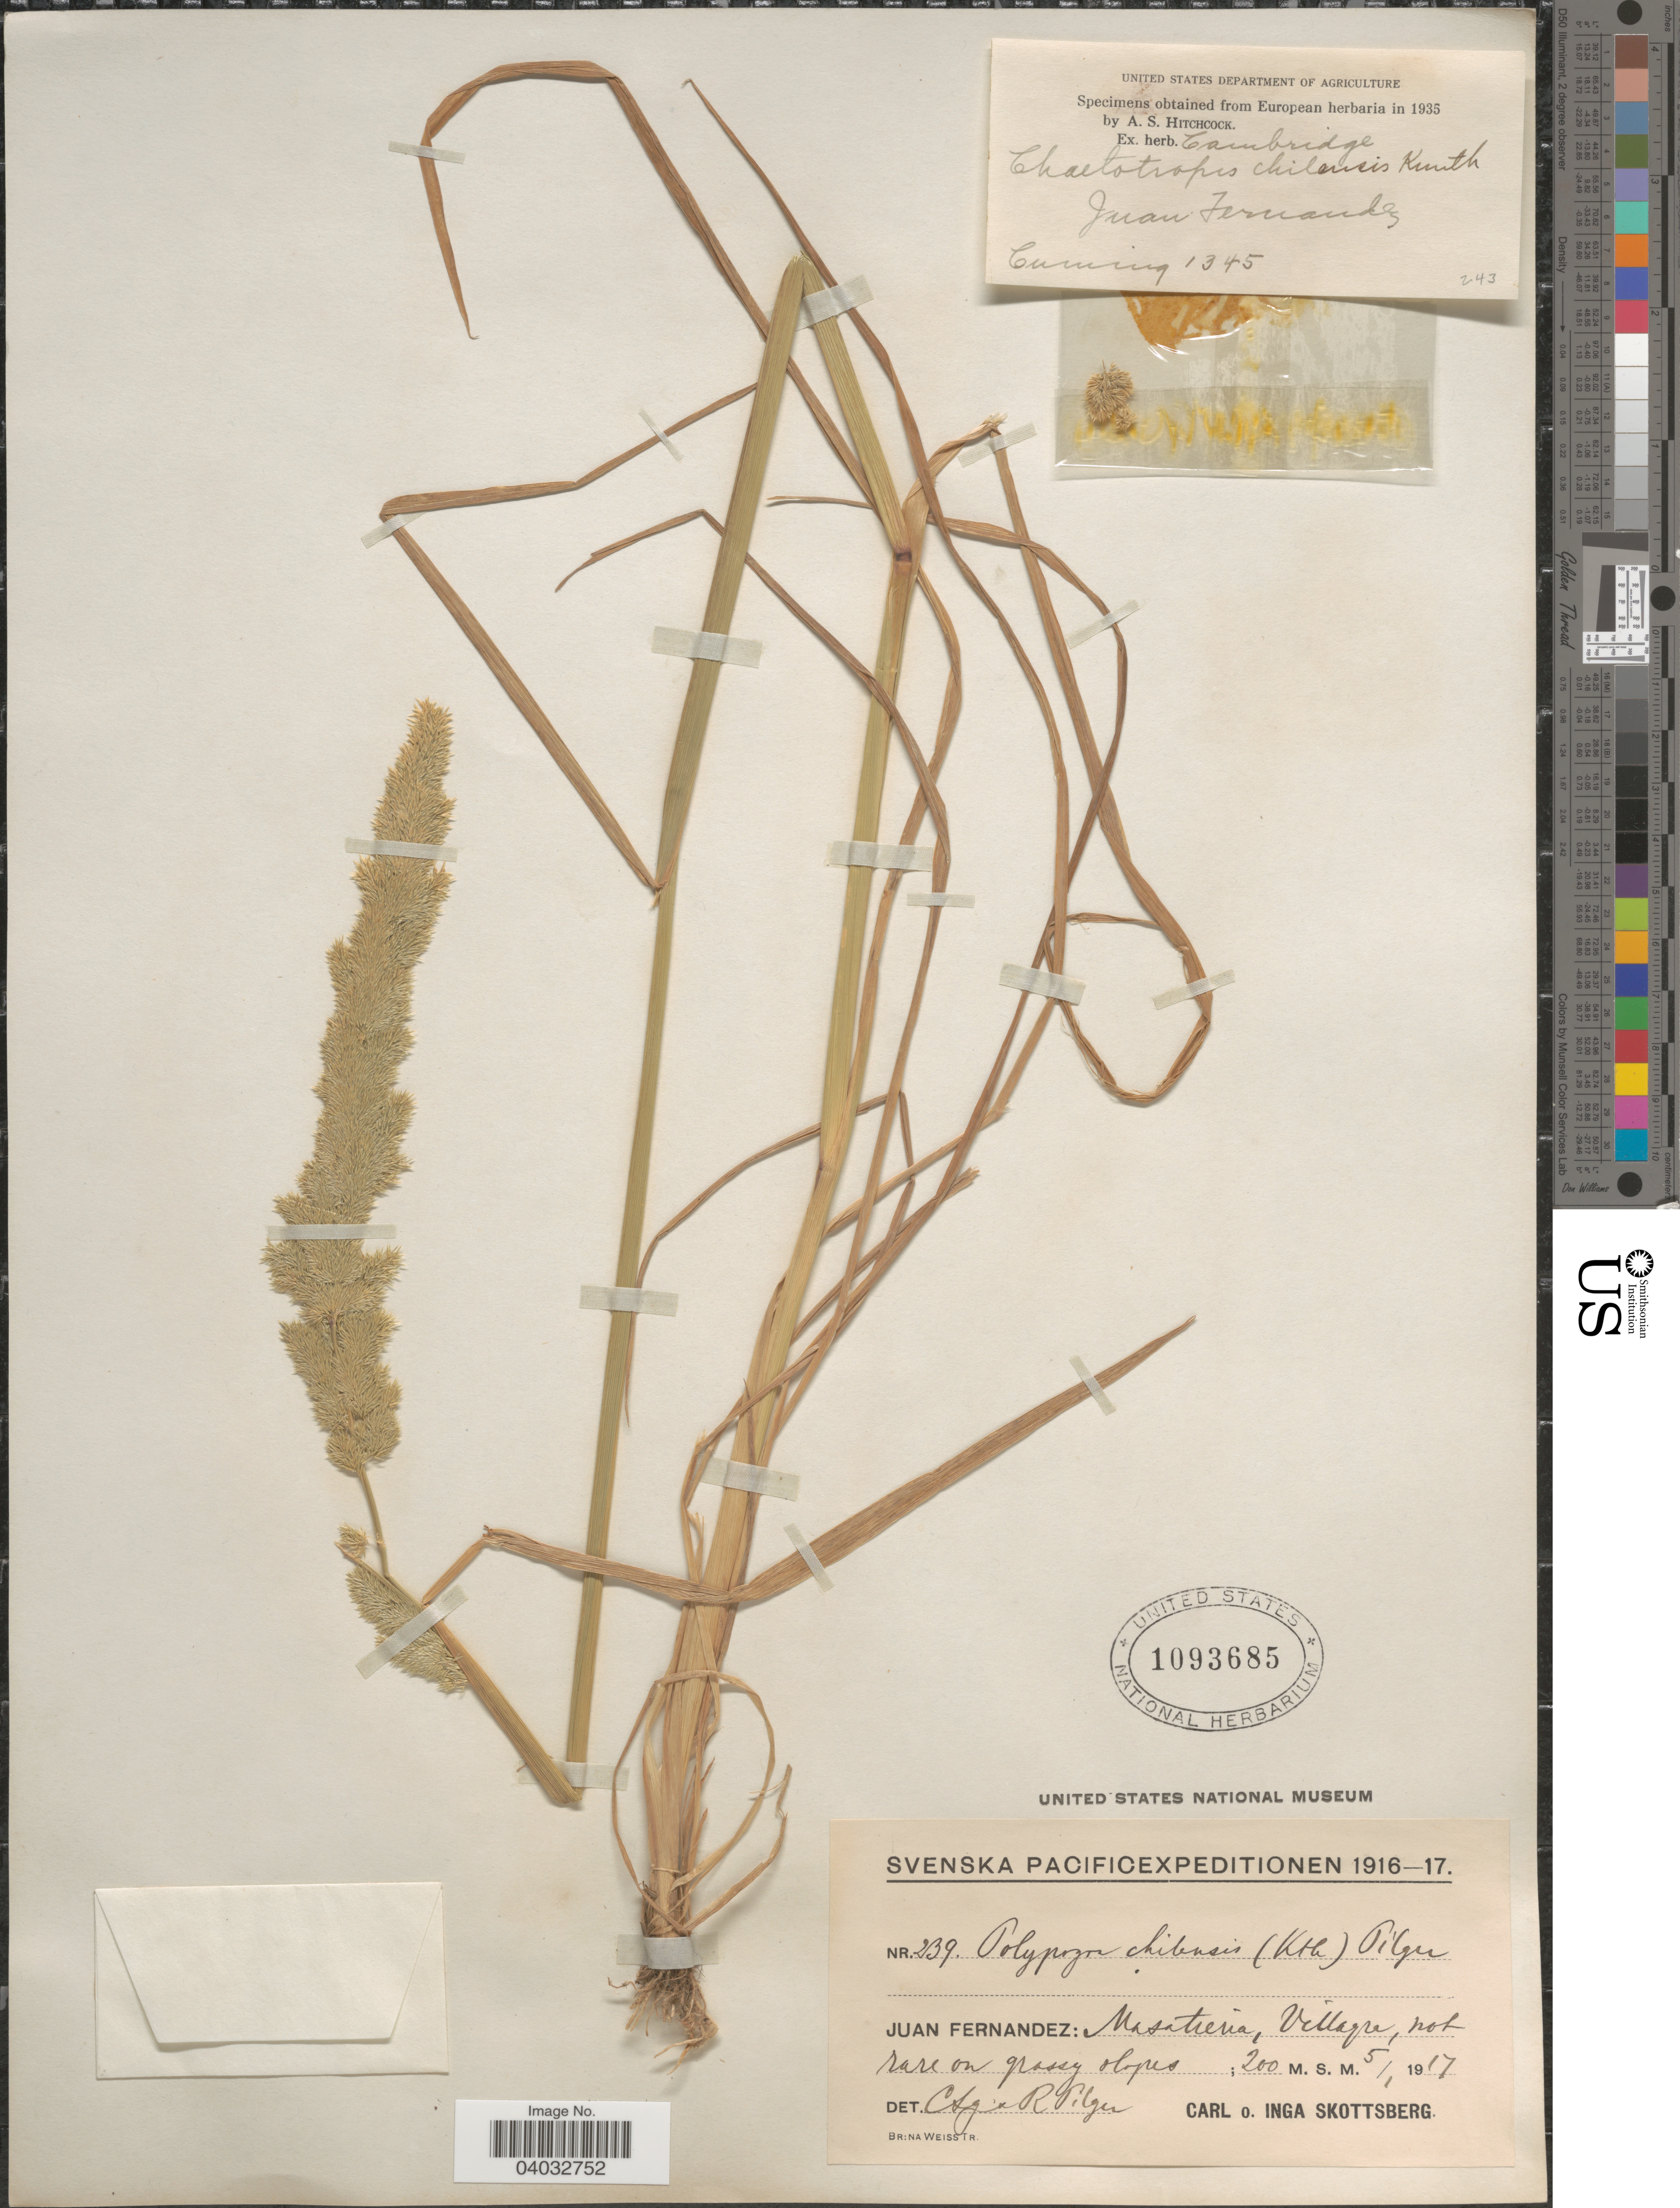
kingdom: Plantae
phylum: Tracheophyta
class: Liliopsida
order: Poales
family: Poaceae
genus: Chaetotropis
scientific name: Chaetotropis chiliensis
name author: Kunth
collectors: C. Skottsberg & I. Skottsberg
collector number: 239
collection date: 1917-01-05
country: Chile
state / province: Valparaíso (V)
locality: Juan Fernandez: Masatierra, Villagre.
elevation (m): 200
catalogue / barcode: US 1093685